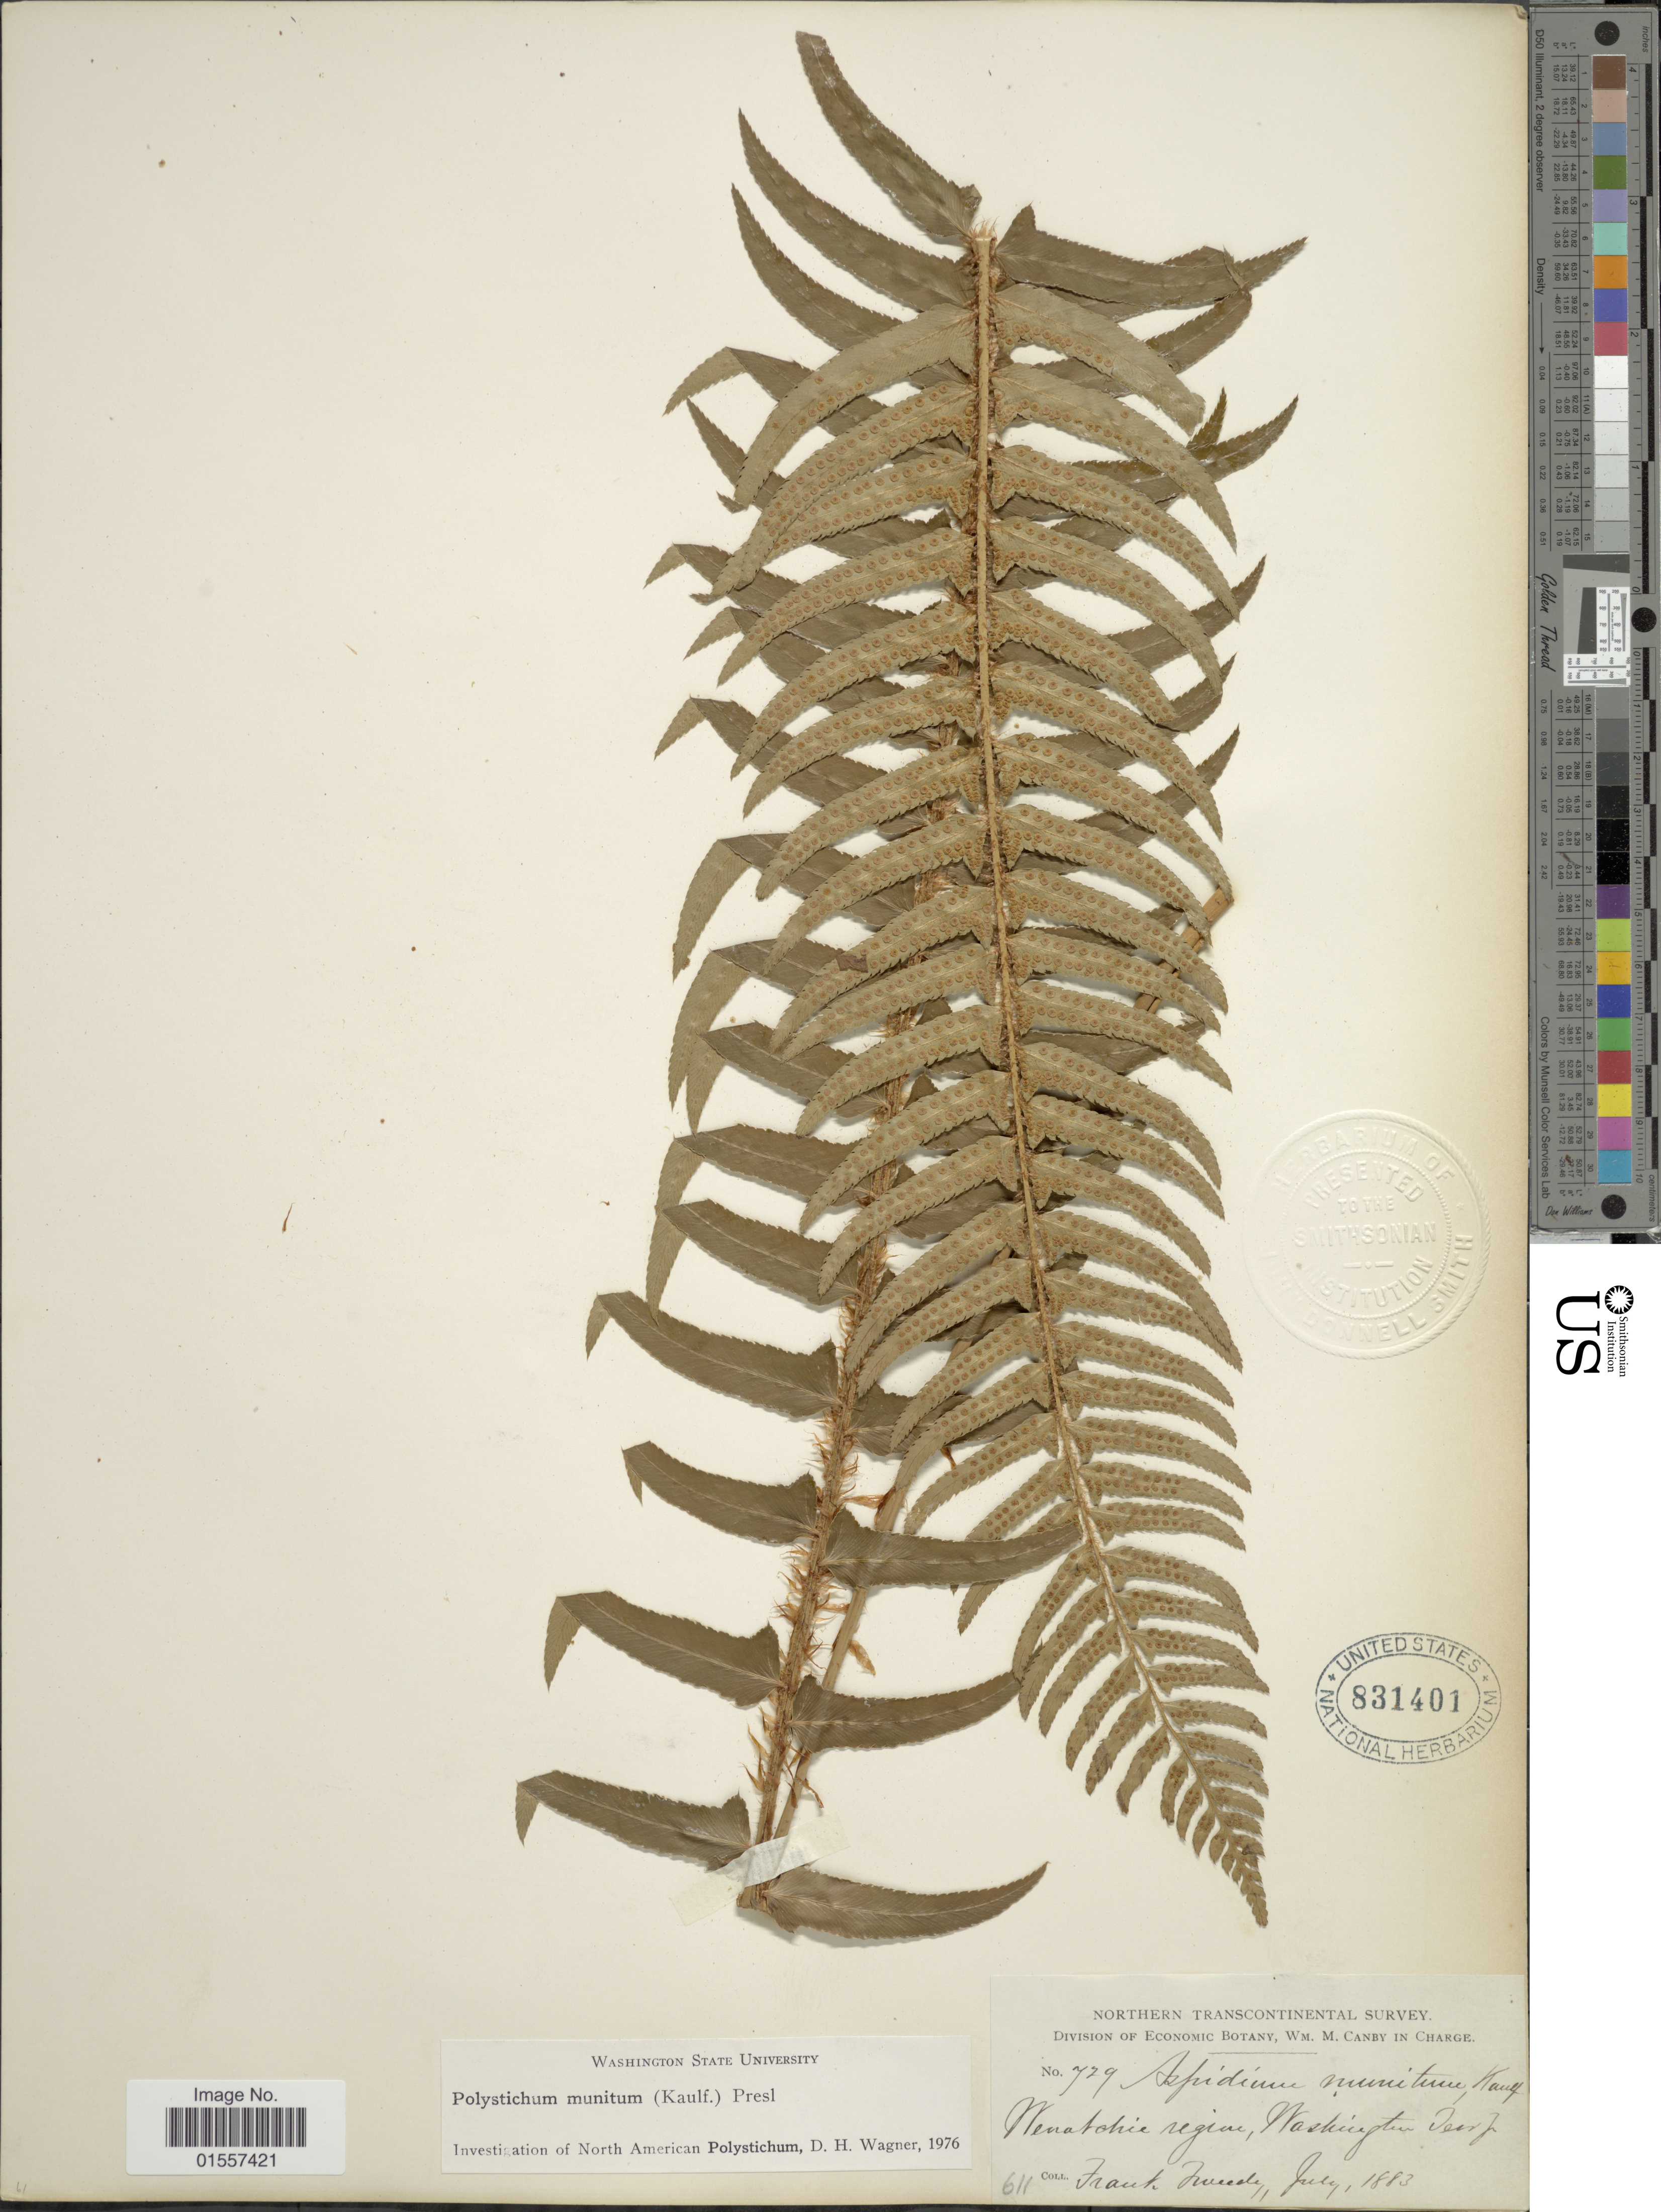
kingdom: Plantae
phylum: Tracheophyta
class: Polypodiopsida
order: Polypodiales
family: Dryopteridaceae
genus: Polystichum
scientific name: Polystichum munitum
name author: (Kaulf.) C. Presl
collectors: F. Tweedy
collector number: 729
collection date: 1883-07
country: United States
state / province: Washington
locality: Northern Transcontinental Survey, Nenatohie regime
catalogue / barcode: US 831401